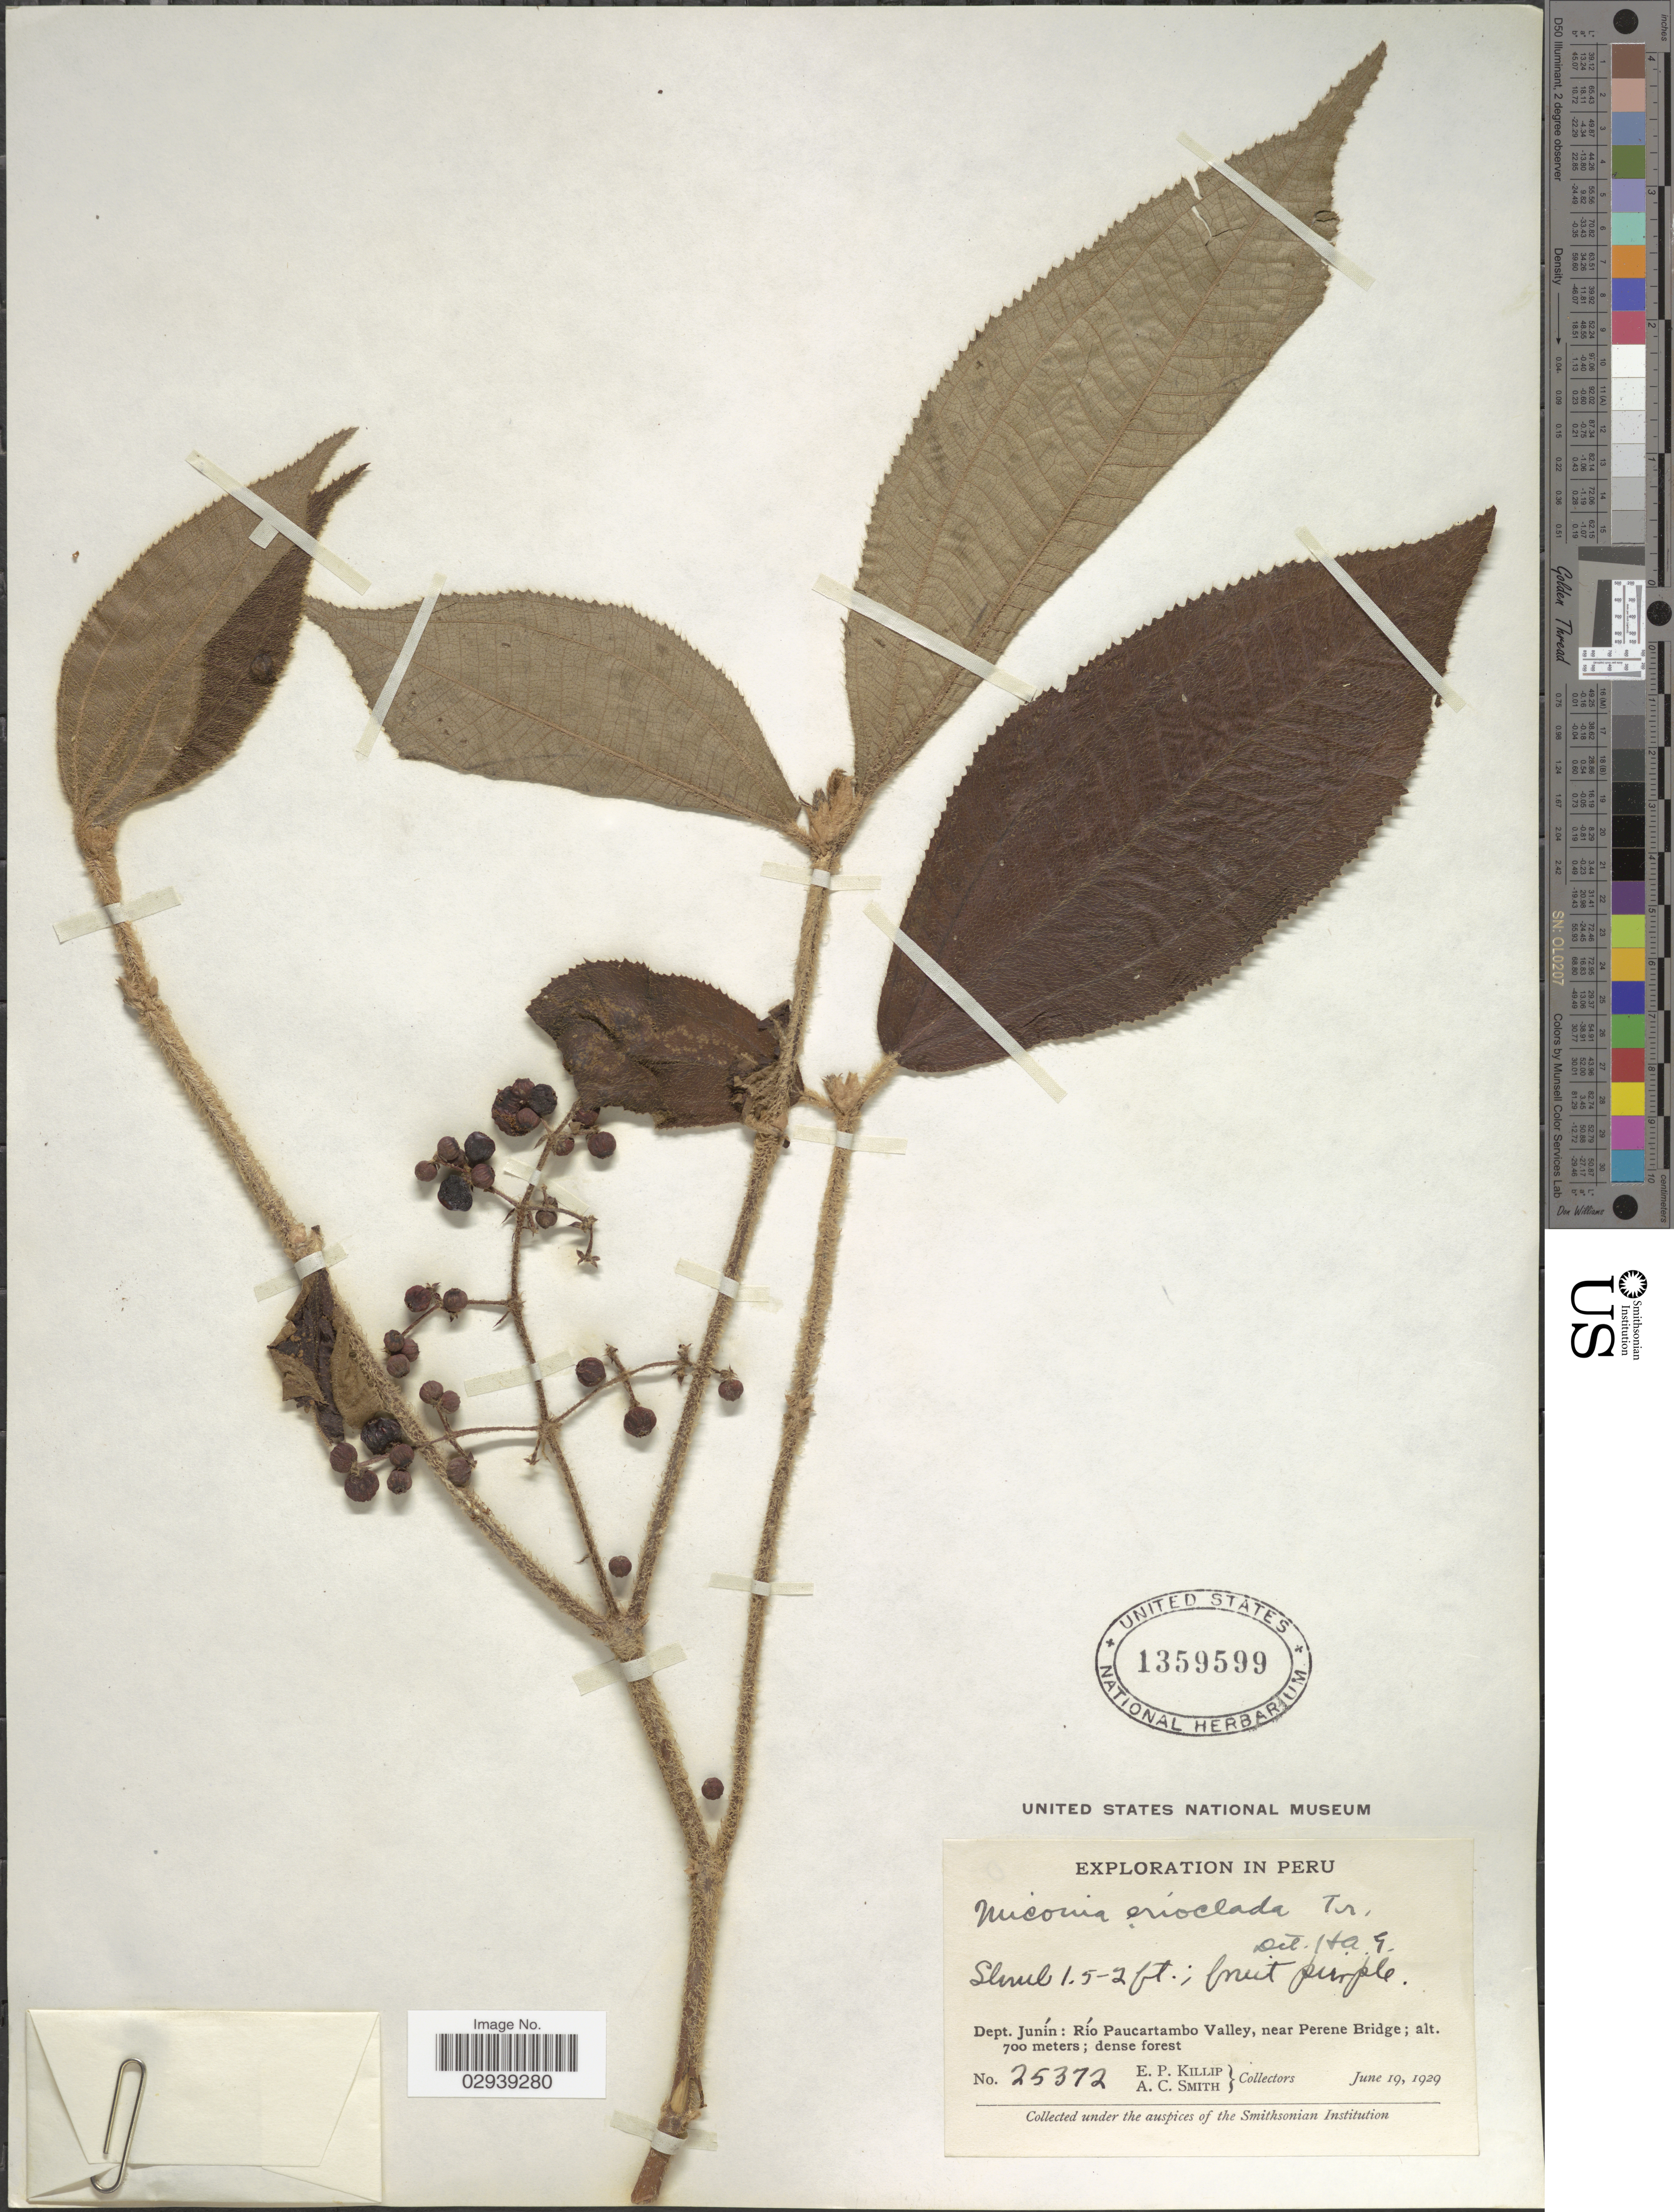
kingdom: Plantae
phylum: Tracheophyta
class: Magnoliopsida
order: Myrtales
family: Melastomataceae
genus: Miconia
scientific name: Miconia erioclada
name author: Triana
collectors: E. P. Killip & A. C. Smith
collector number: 25372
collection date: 1929-06-19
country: Peru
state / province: Junín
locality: Dept. Junín: Río Paucartambo Valley, near Perene Bridge.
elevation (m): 700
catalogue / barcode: US 1359599